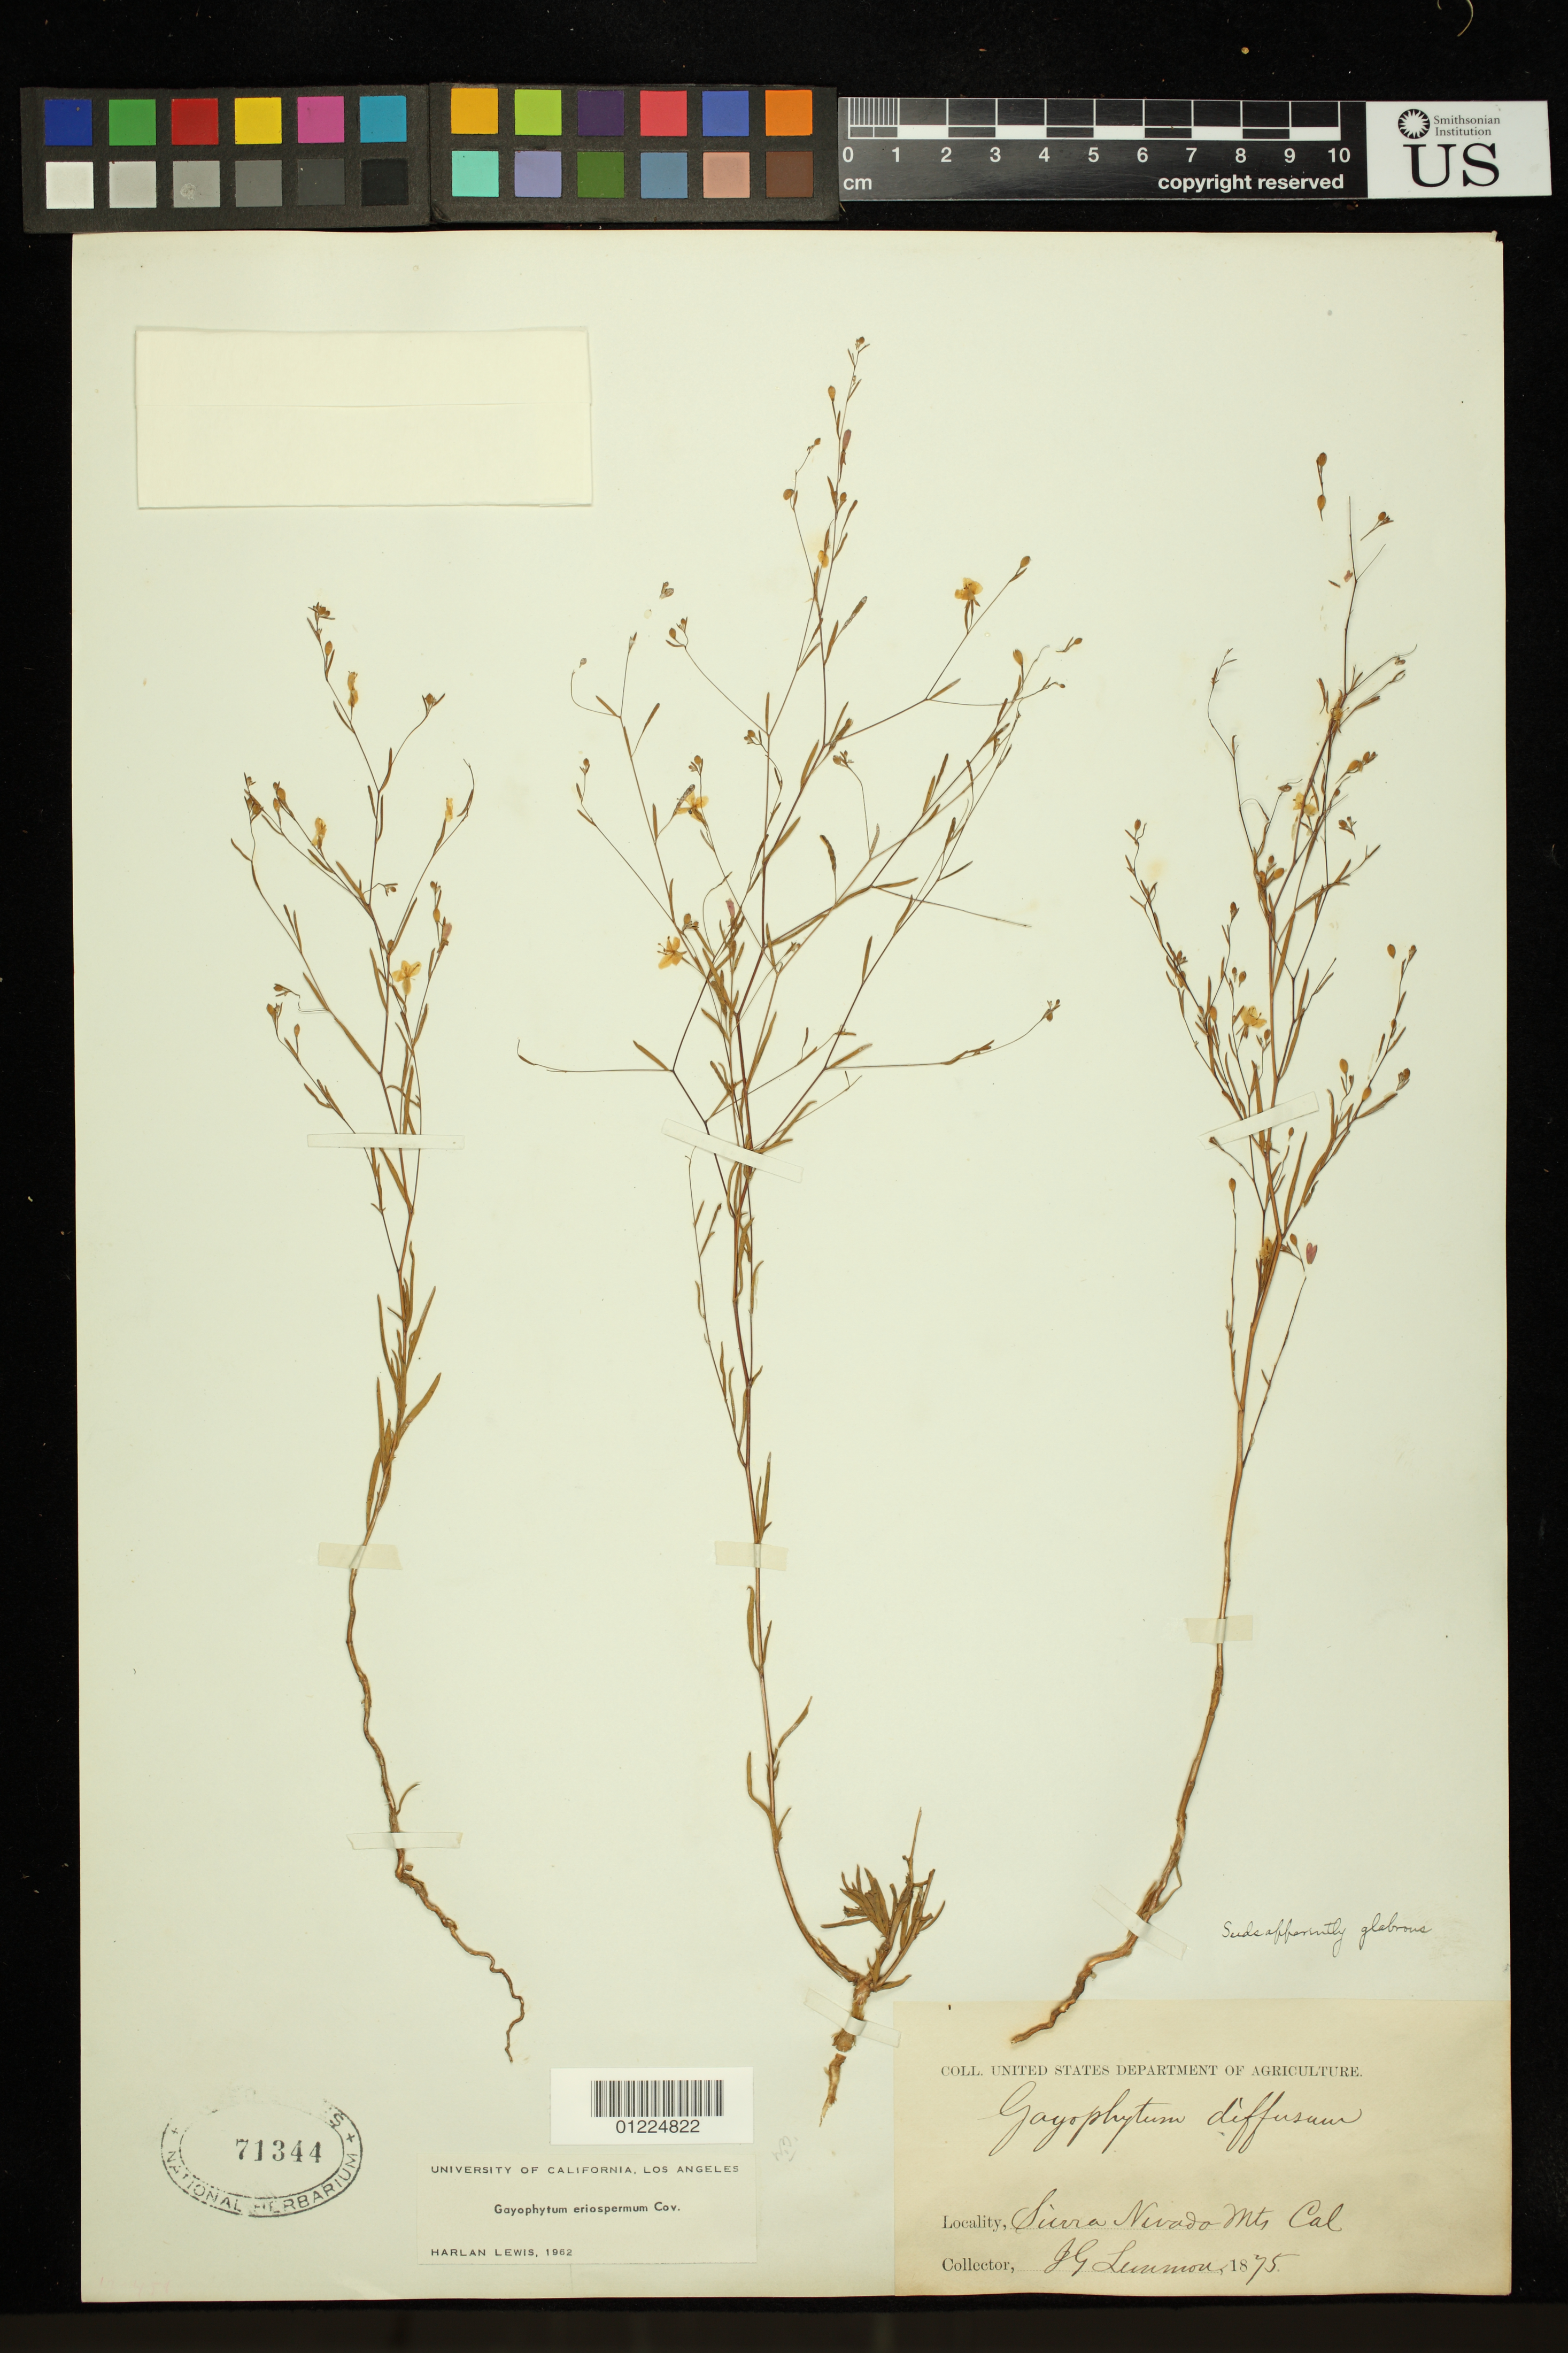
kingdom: Plantae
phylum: Tracheophyta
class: Magnoliopsida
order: Myrtales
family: Onagraceae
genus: Gayophytum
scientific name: Gayophytum eriospermum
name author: Coville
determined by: Lewis, H.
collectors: J. G. Lemmon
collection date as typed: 1875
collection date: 1875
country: United States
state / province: California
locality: Sierra Nevada Mtns.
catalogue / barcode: US 71344